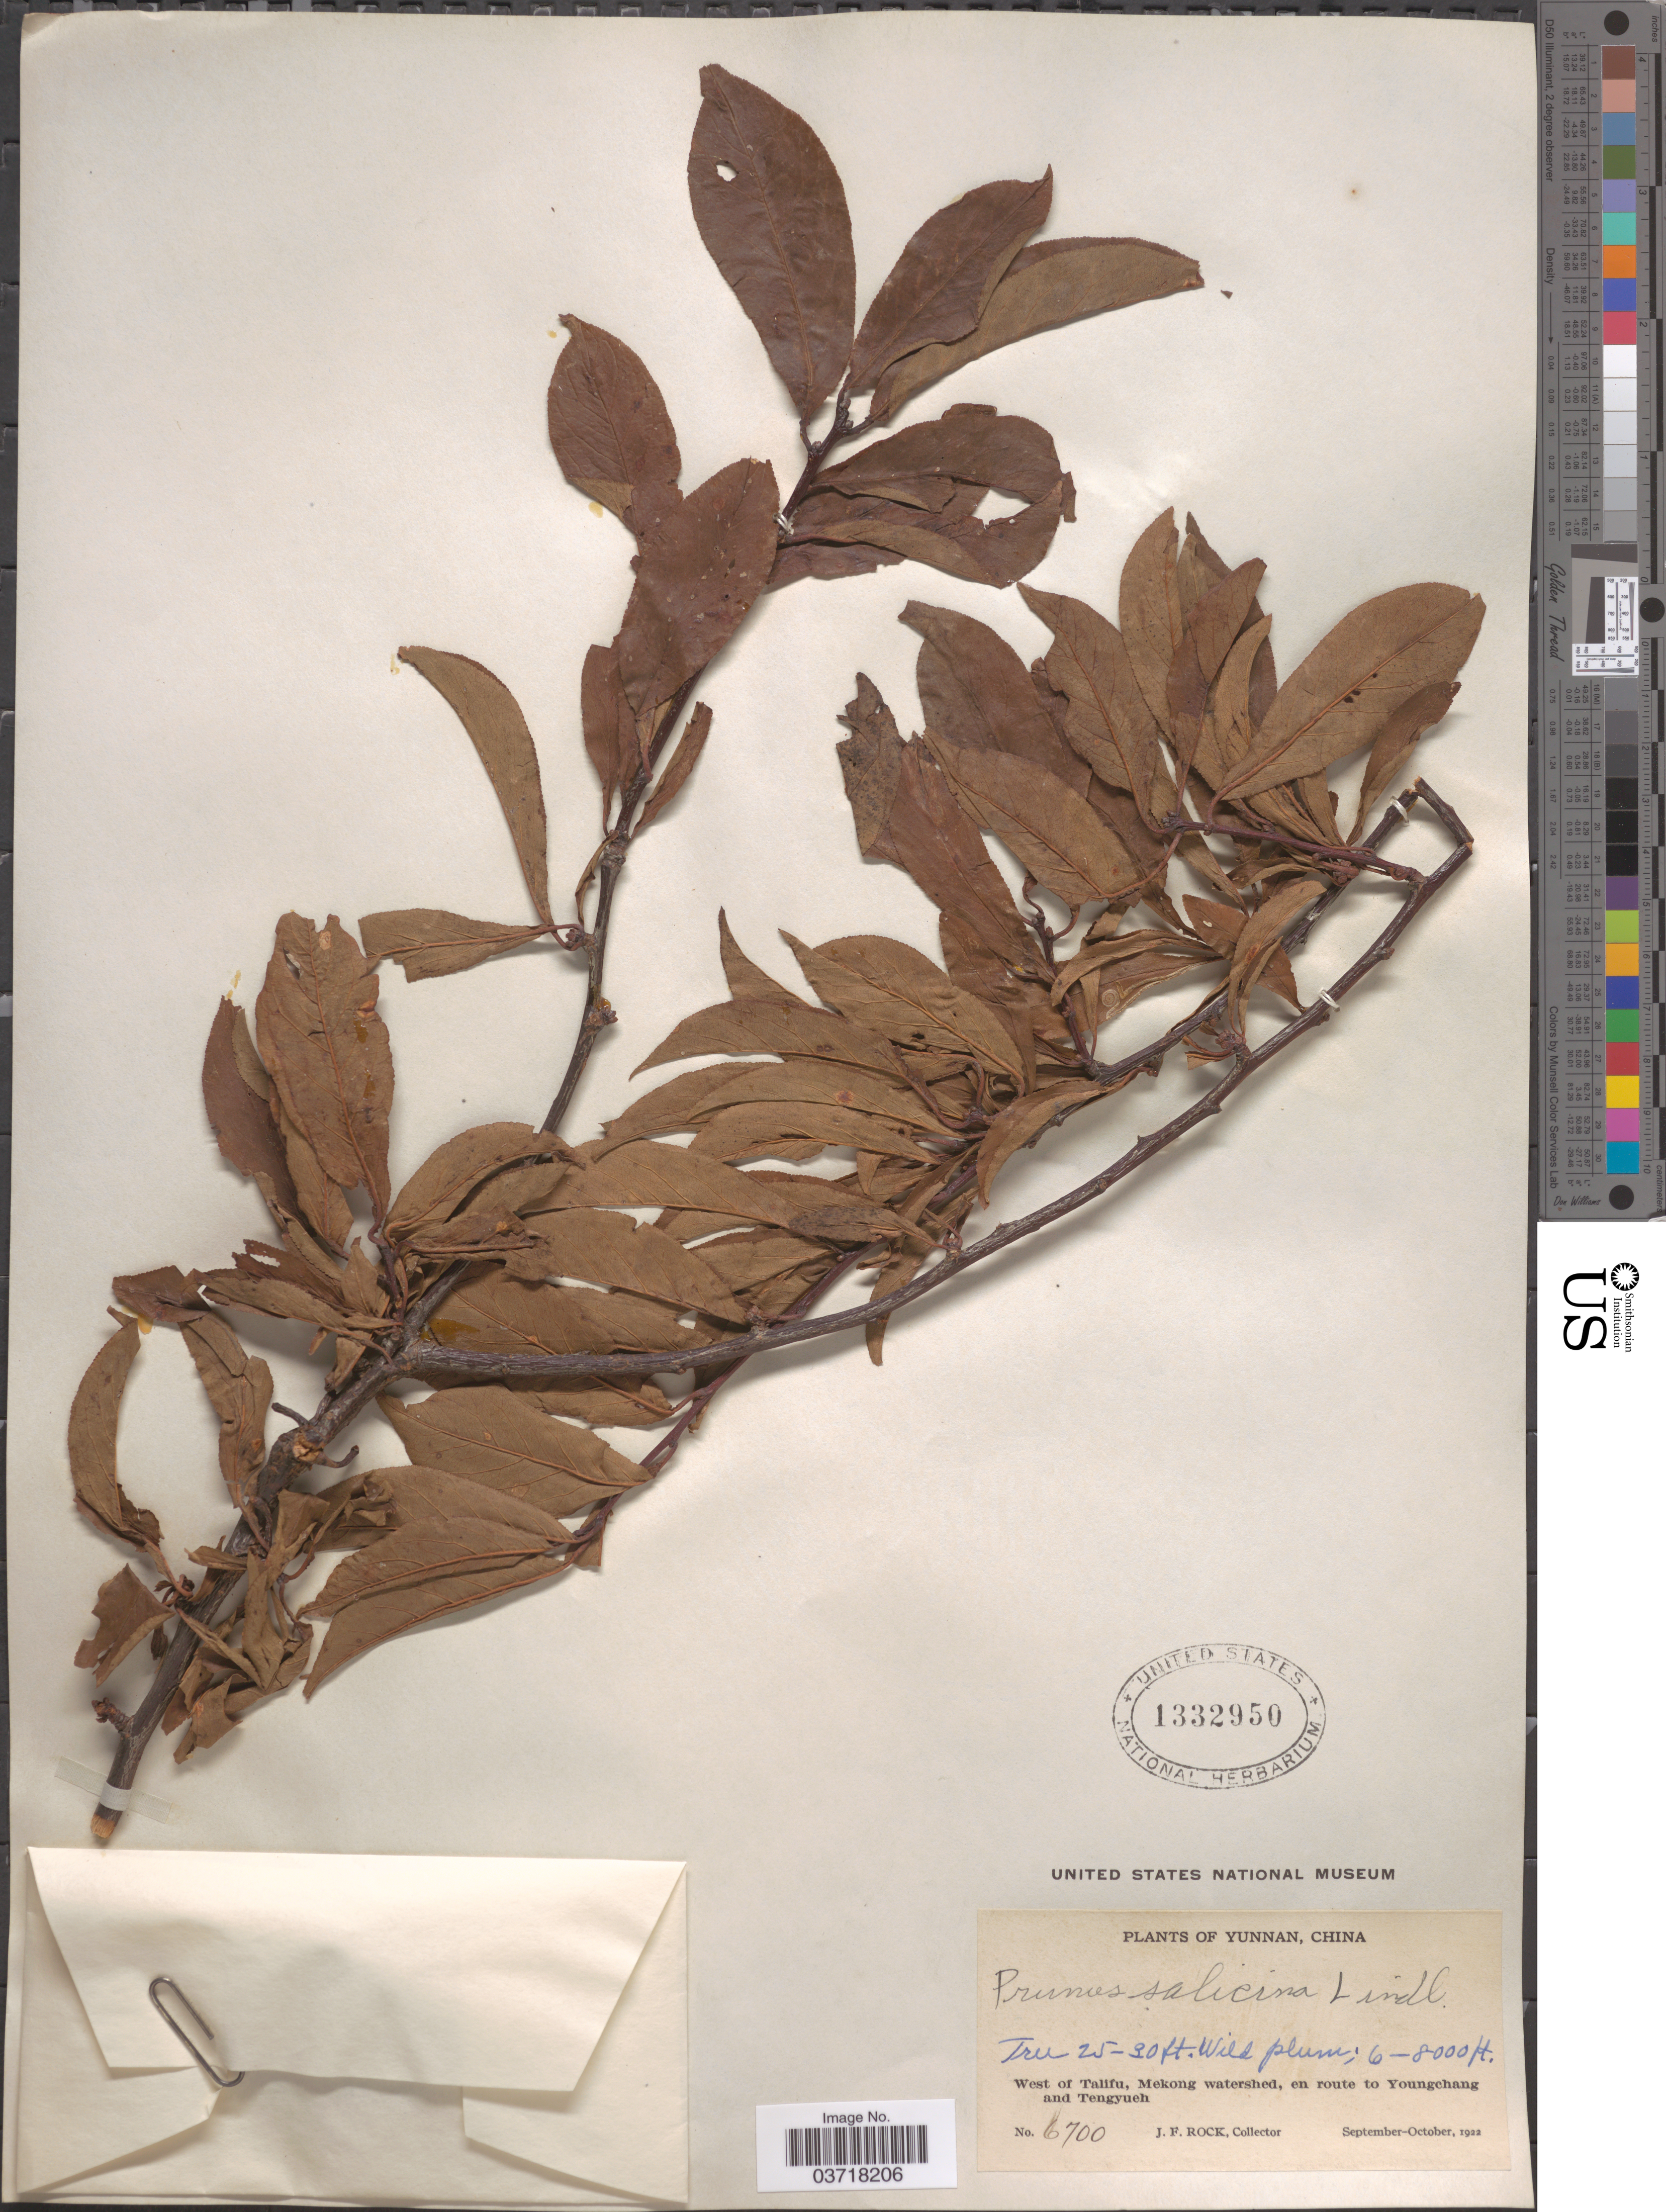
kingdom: Plantae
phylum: Tracheophyta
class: Magnoliopsida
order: Rosales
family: Rosaceae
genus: Prunus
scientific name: Prunus salicina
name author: Lindl.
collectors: J. Rock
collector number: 6700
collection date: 1922-09/1922-10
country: China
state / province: Yunnan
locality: West of Talifu, Mekong watershed, en route to Youngchang and Tengyueh.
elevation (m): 1829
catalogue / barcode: US 1332950